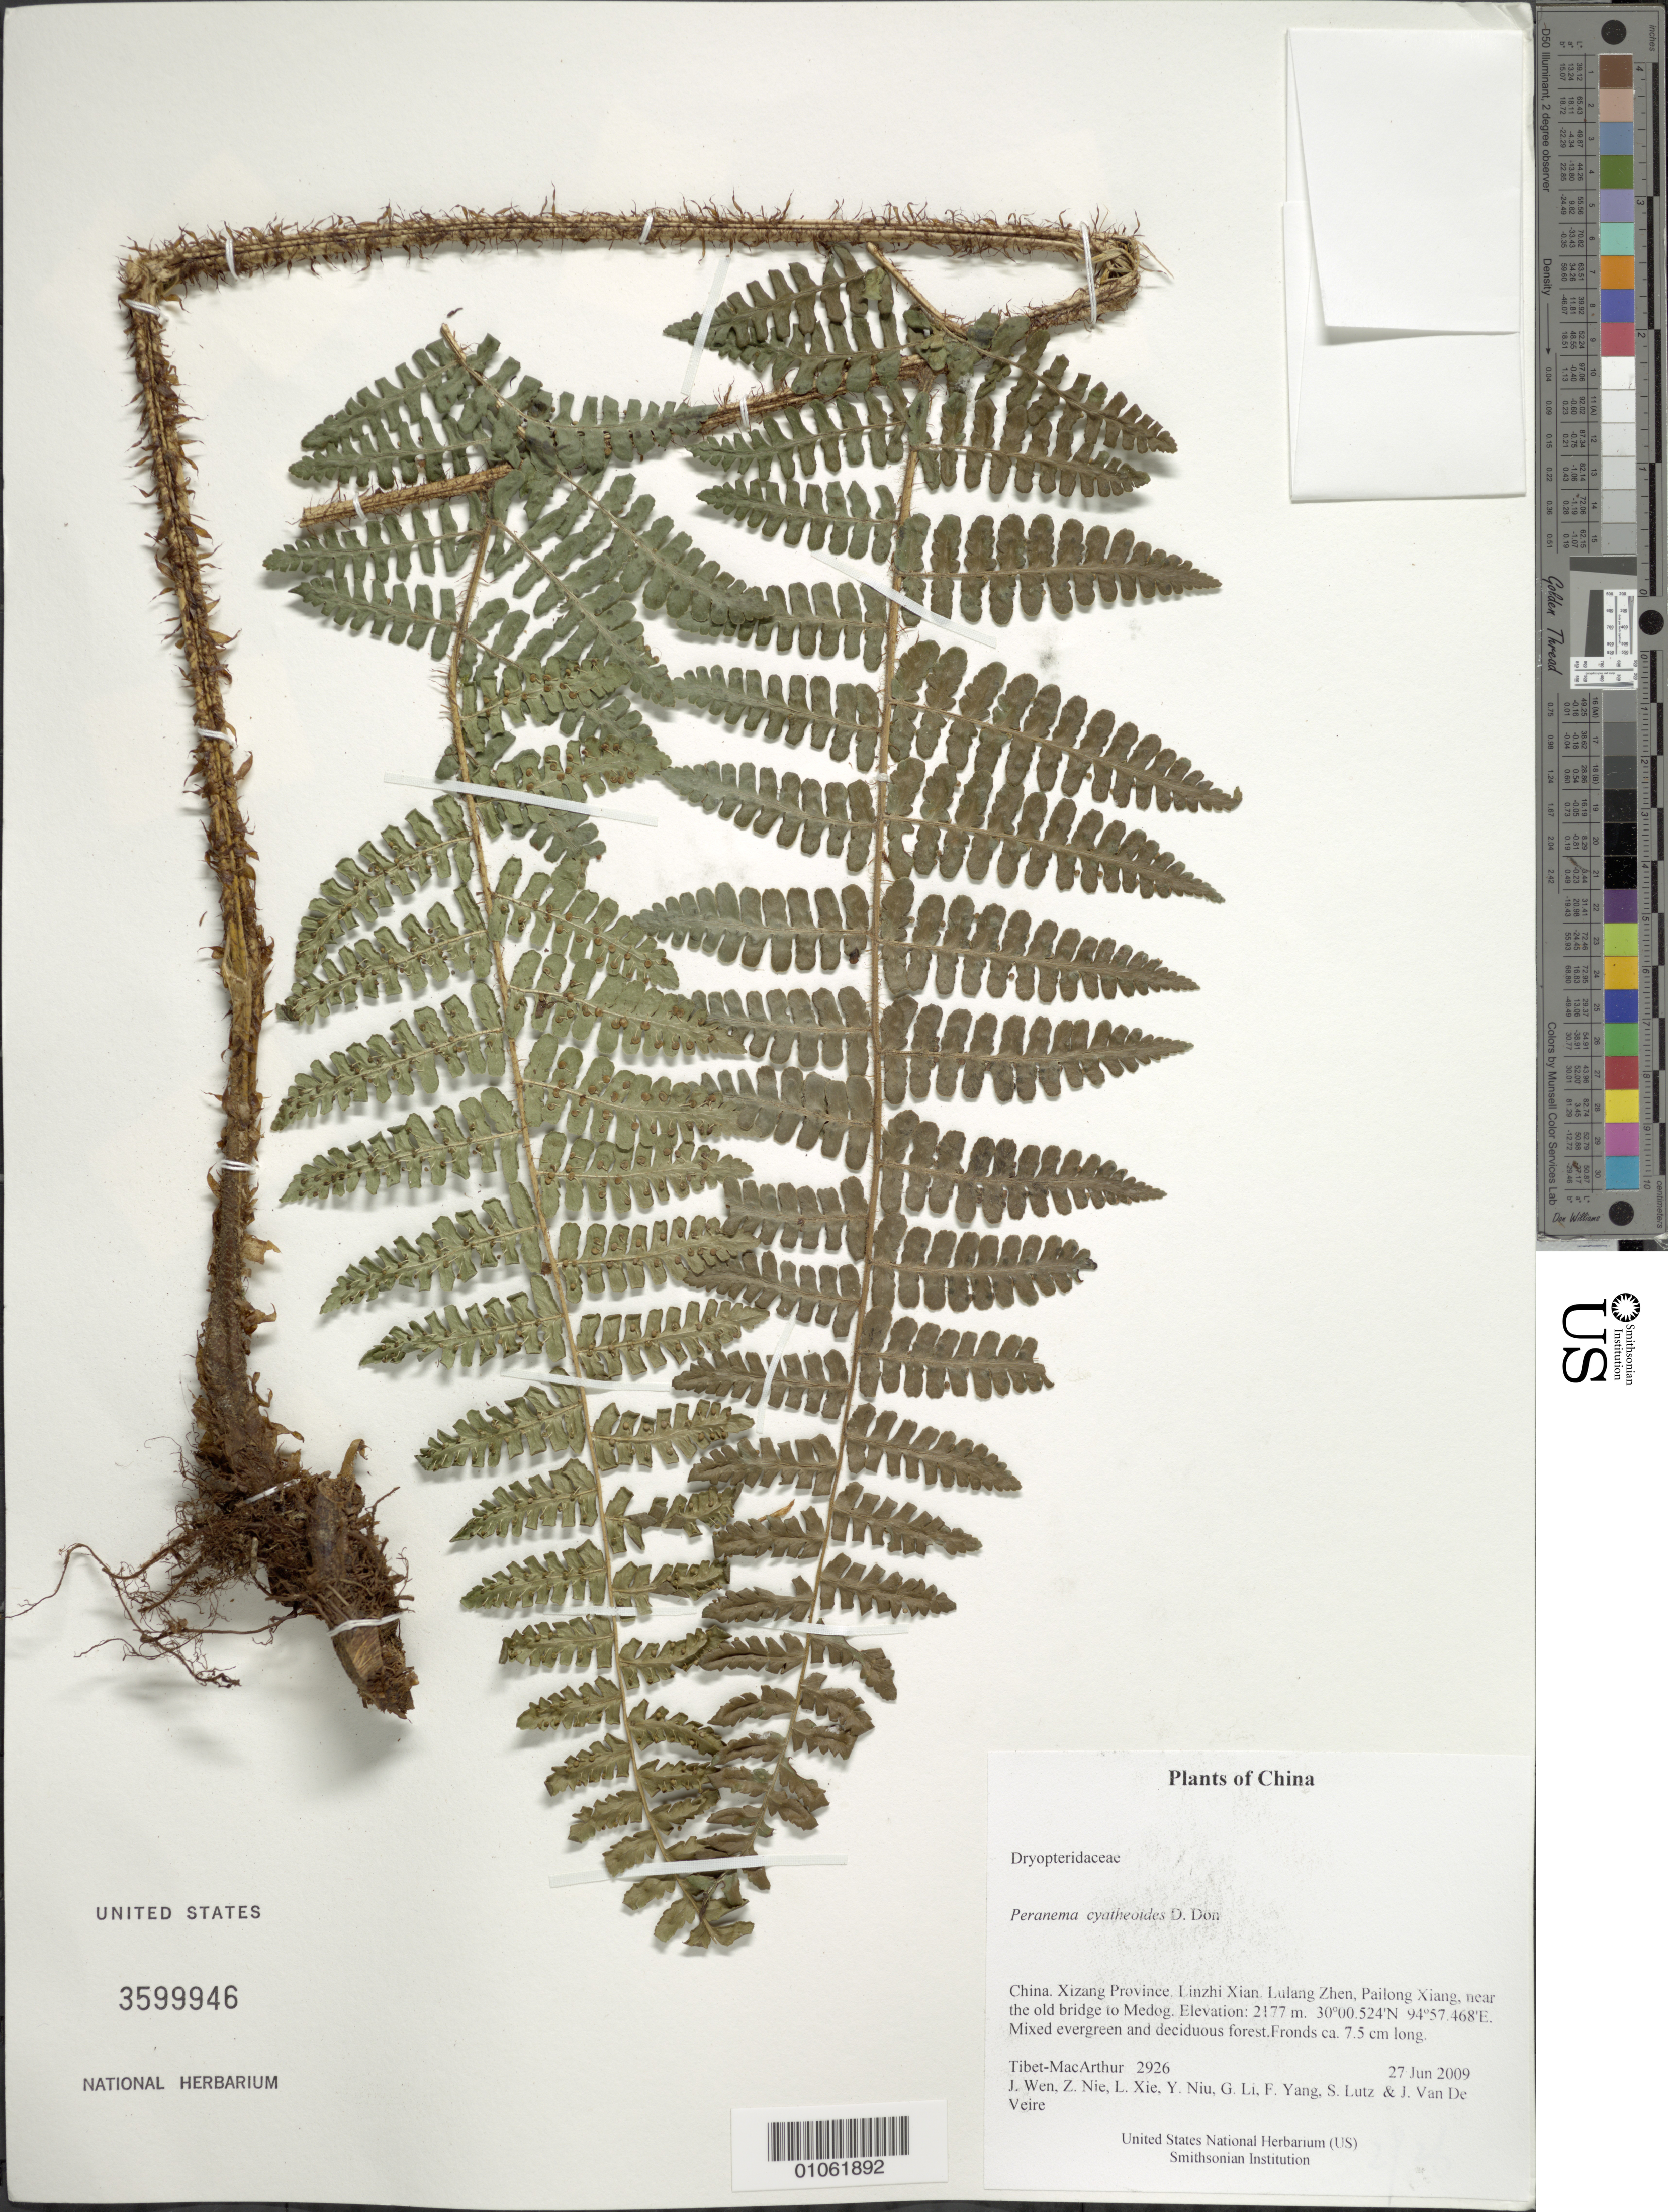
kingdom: Plantae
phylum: Tracheophyta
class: Polypodiopsida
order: Polypodiales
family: Dryopteridaceae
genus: Dryopteris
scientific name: Dryopteris cyatheoides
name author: (Kaulf.) Kuntze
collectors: Tibet-MacArthur, J. Wen, Z. Nie, L. Xie, Y. Niu, G. Li, F. Yang, S. Lutz & J. Van De Veire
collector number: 2926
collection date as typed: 27 Jun 2009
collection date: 2009-06-27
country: China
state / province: Xizang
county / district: Linzhi Xian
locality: Lulang Zhen, Pailong Xiang, near the old bridge to Medog.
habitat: Mixed evergreen and deciduous forest.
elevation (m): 2177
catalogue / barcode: US 3599946